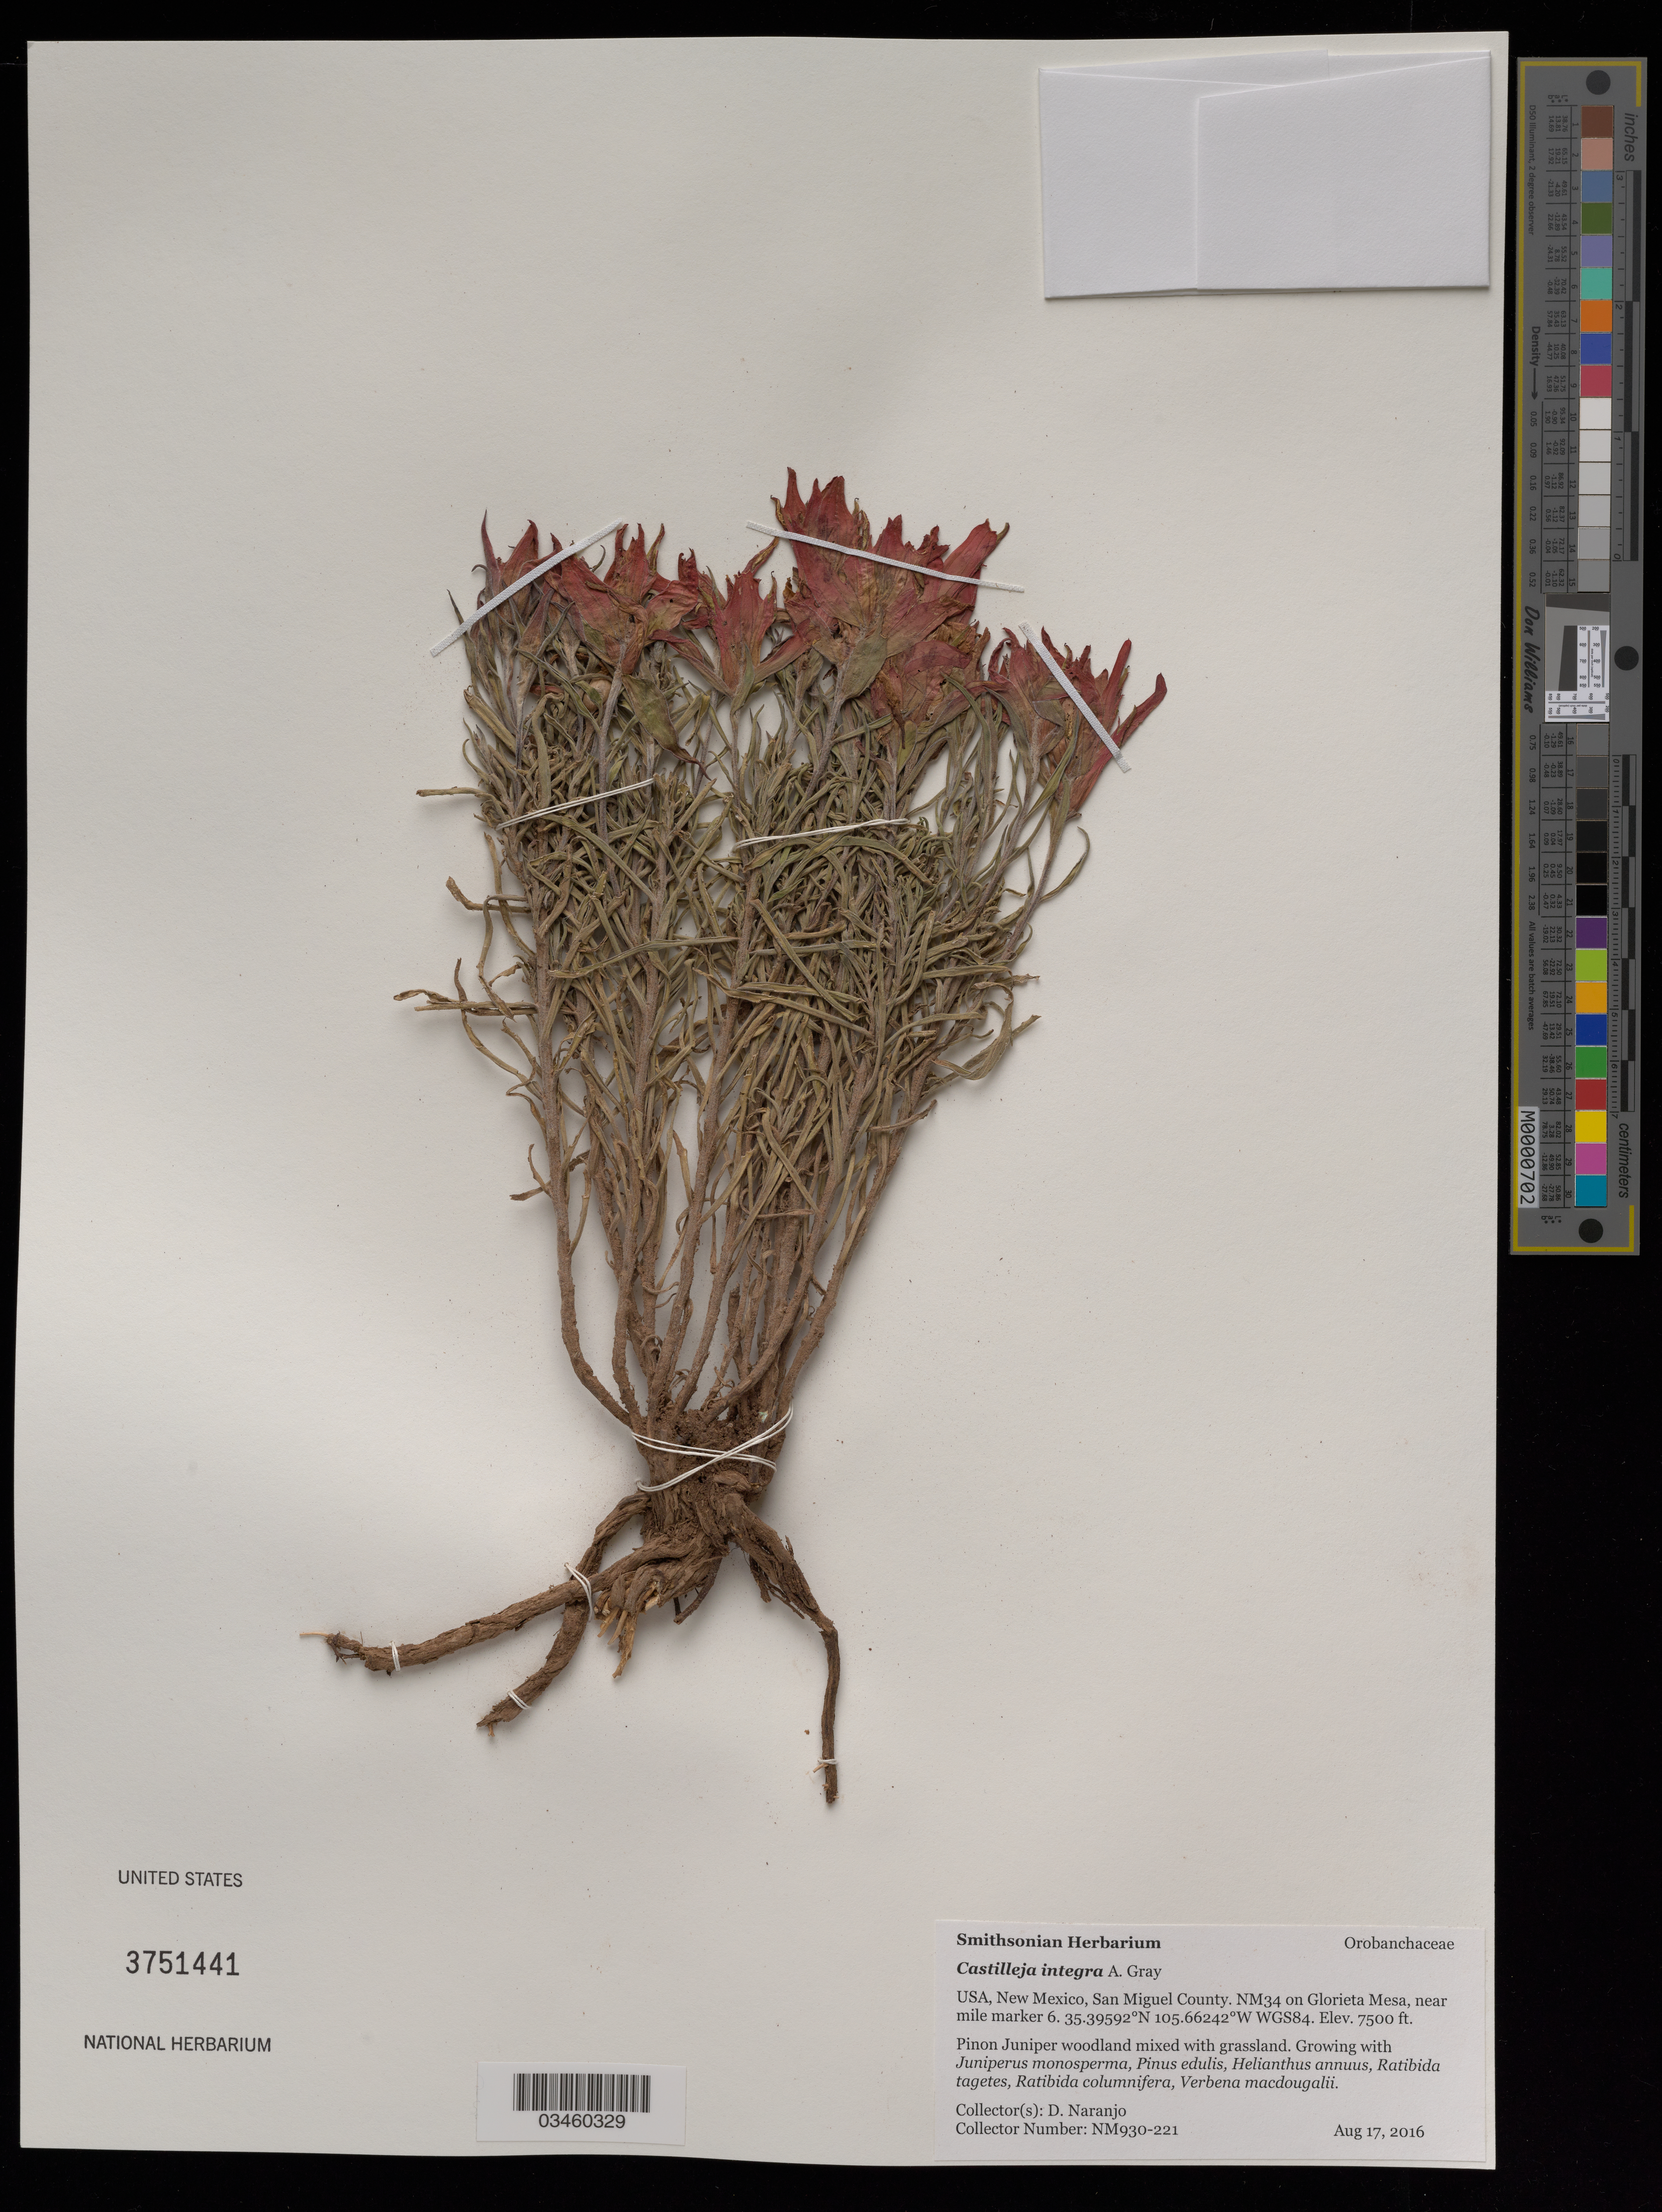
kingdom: Plantae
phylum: Tracheophyta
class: Magnoliopsida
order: Lamiales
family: Orobanchaceae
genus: Castilleja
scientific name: Castilleja integra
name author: A. Gray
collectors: D. Naranjo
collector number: NM930-221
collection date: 2016-08-17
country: United States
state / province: New Mexico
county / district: San Miguel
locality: Glorieta Mesa, NM34, near mile marker 6.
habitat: Pinon Juniper woodland mixed with grassland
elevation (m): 2286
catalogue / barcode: US 3751441